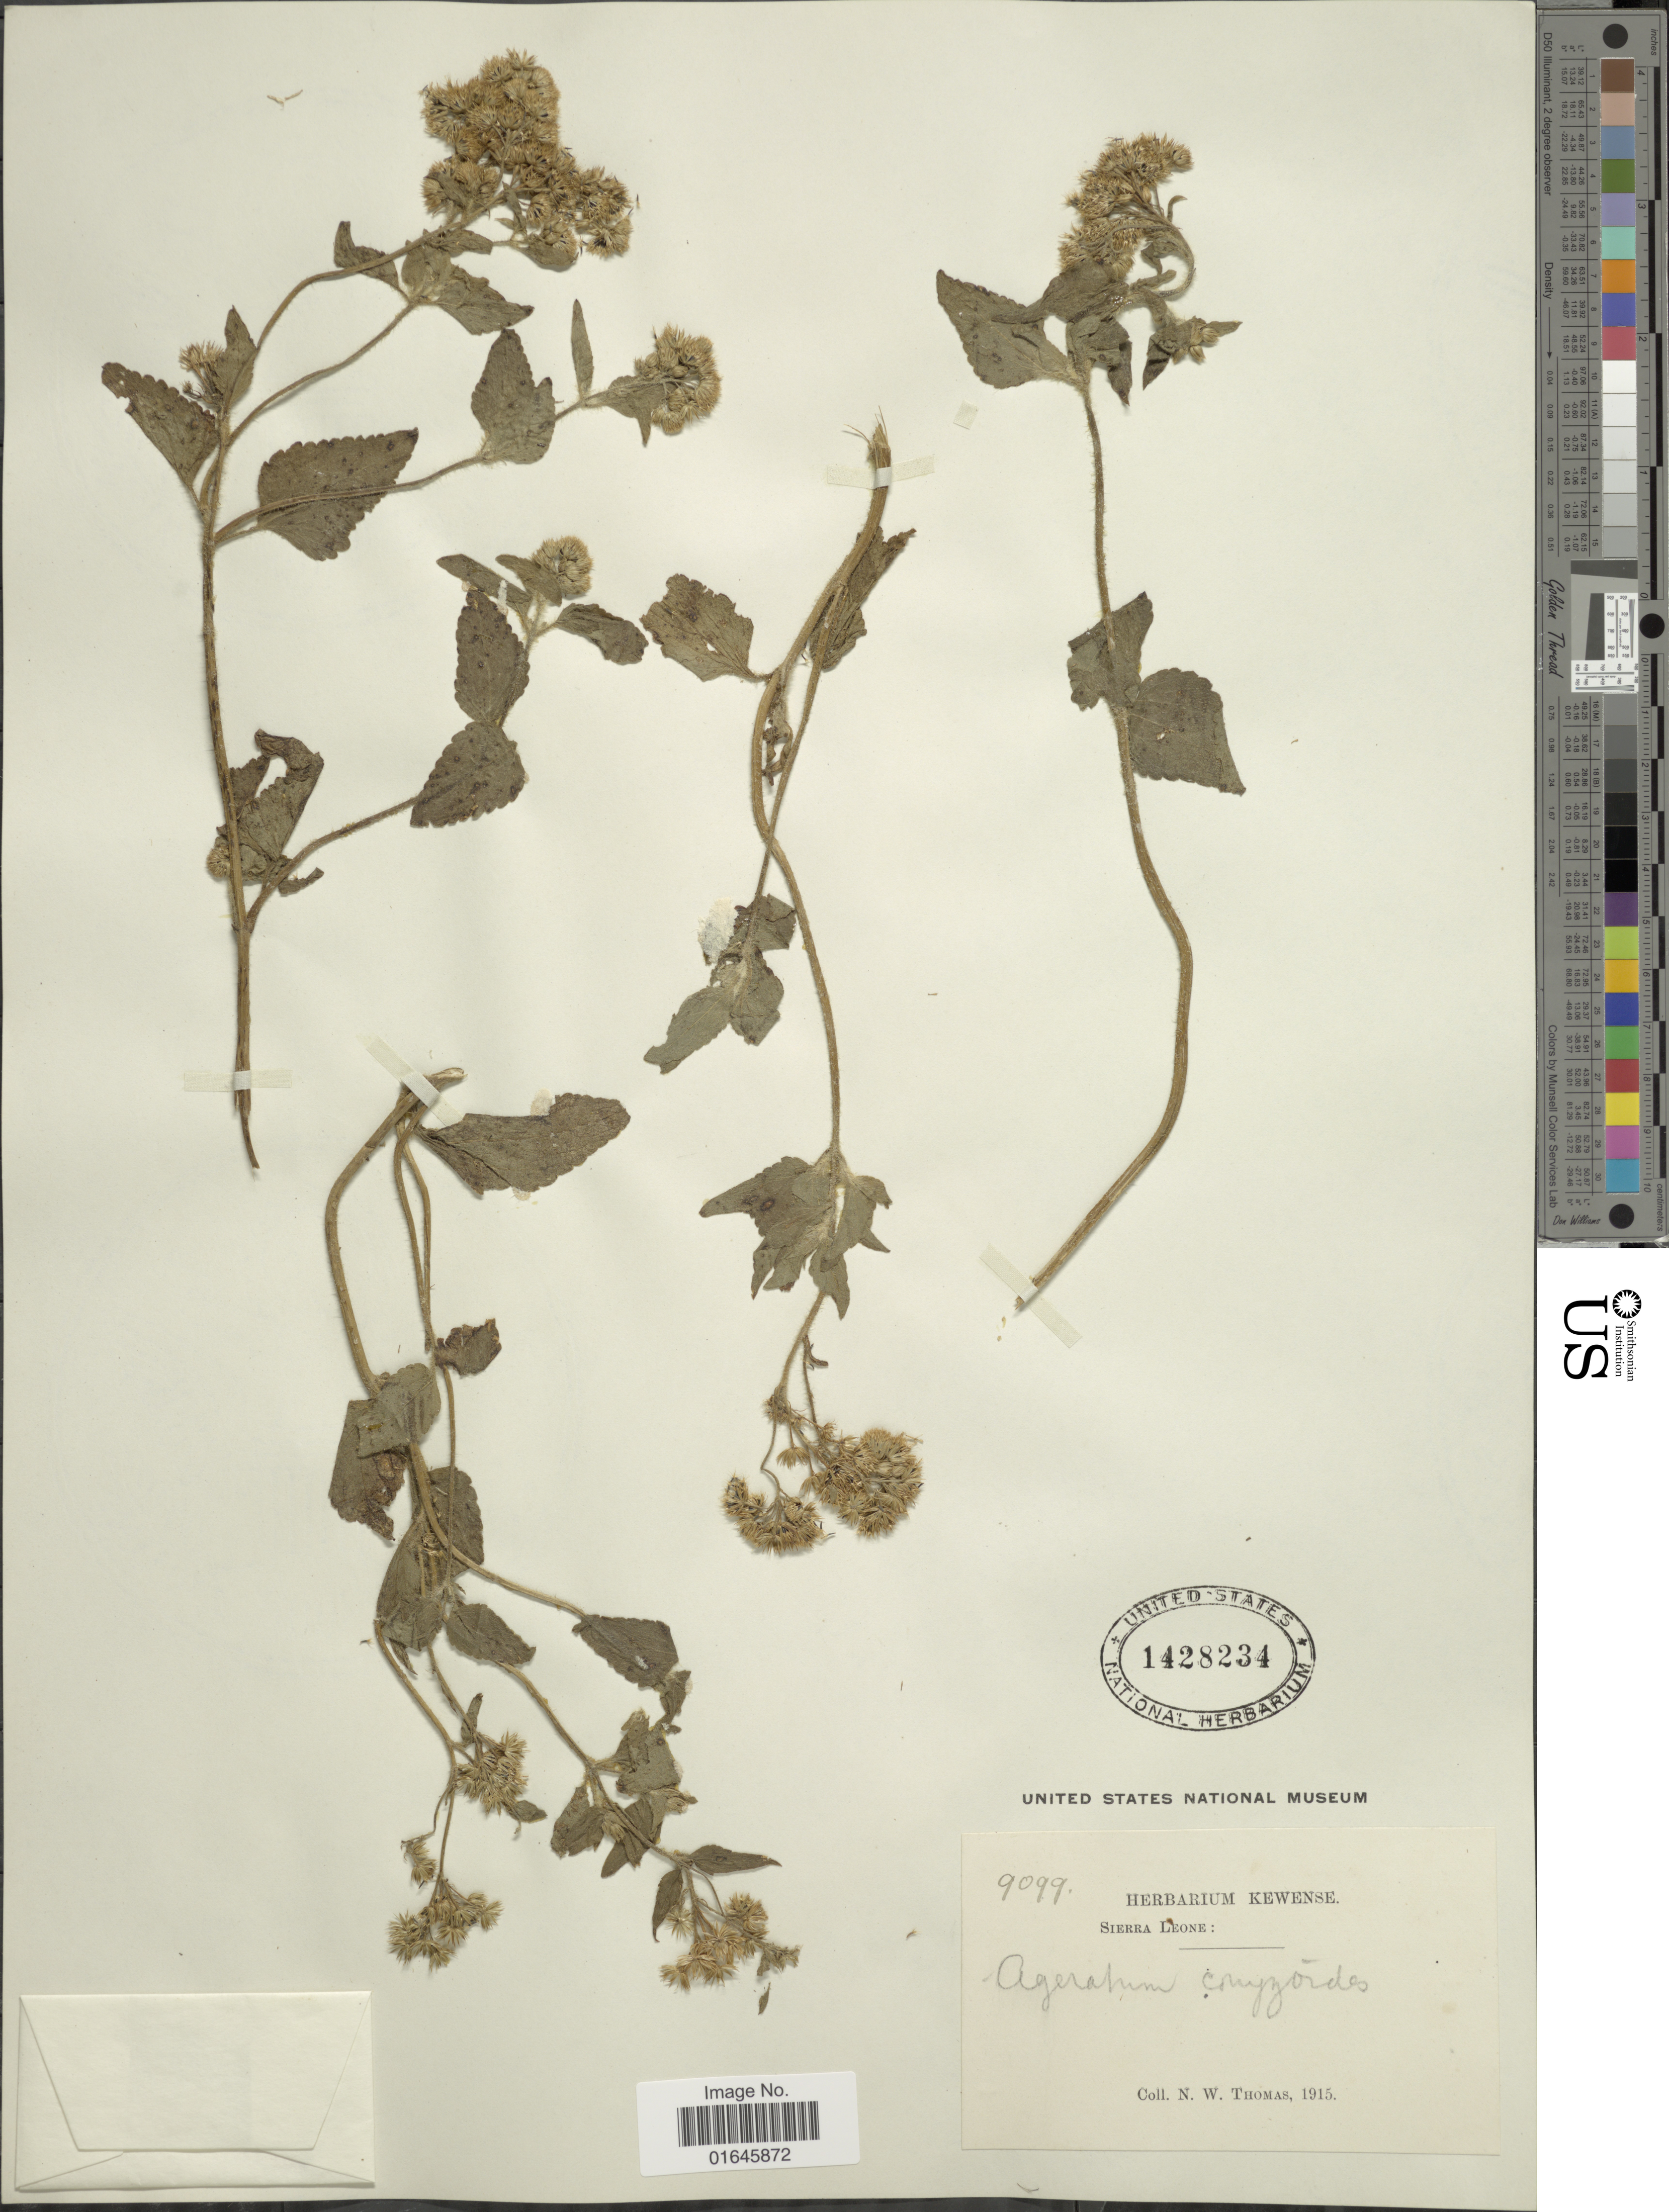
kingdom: Plantae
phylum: Tracheophyta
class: Magnoliopsida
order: Asterales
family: Asteraceae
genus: Ageratum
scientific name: Ageratum conyzoides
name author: L.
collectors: N. Thomas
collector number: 9099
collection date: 1915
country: Sierra Leone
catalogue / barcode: US 1428234